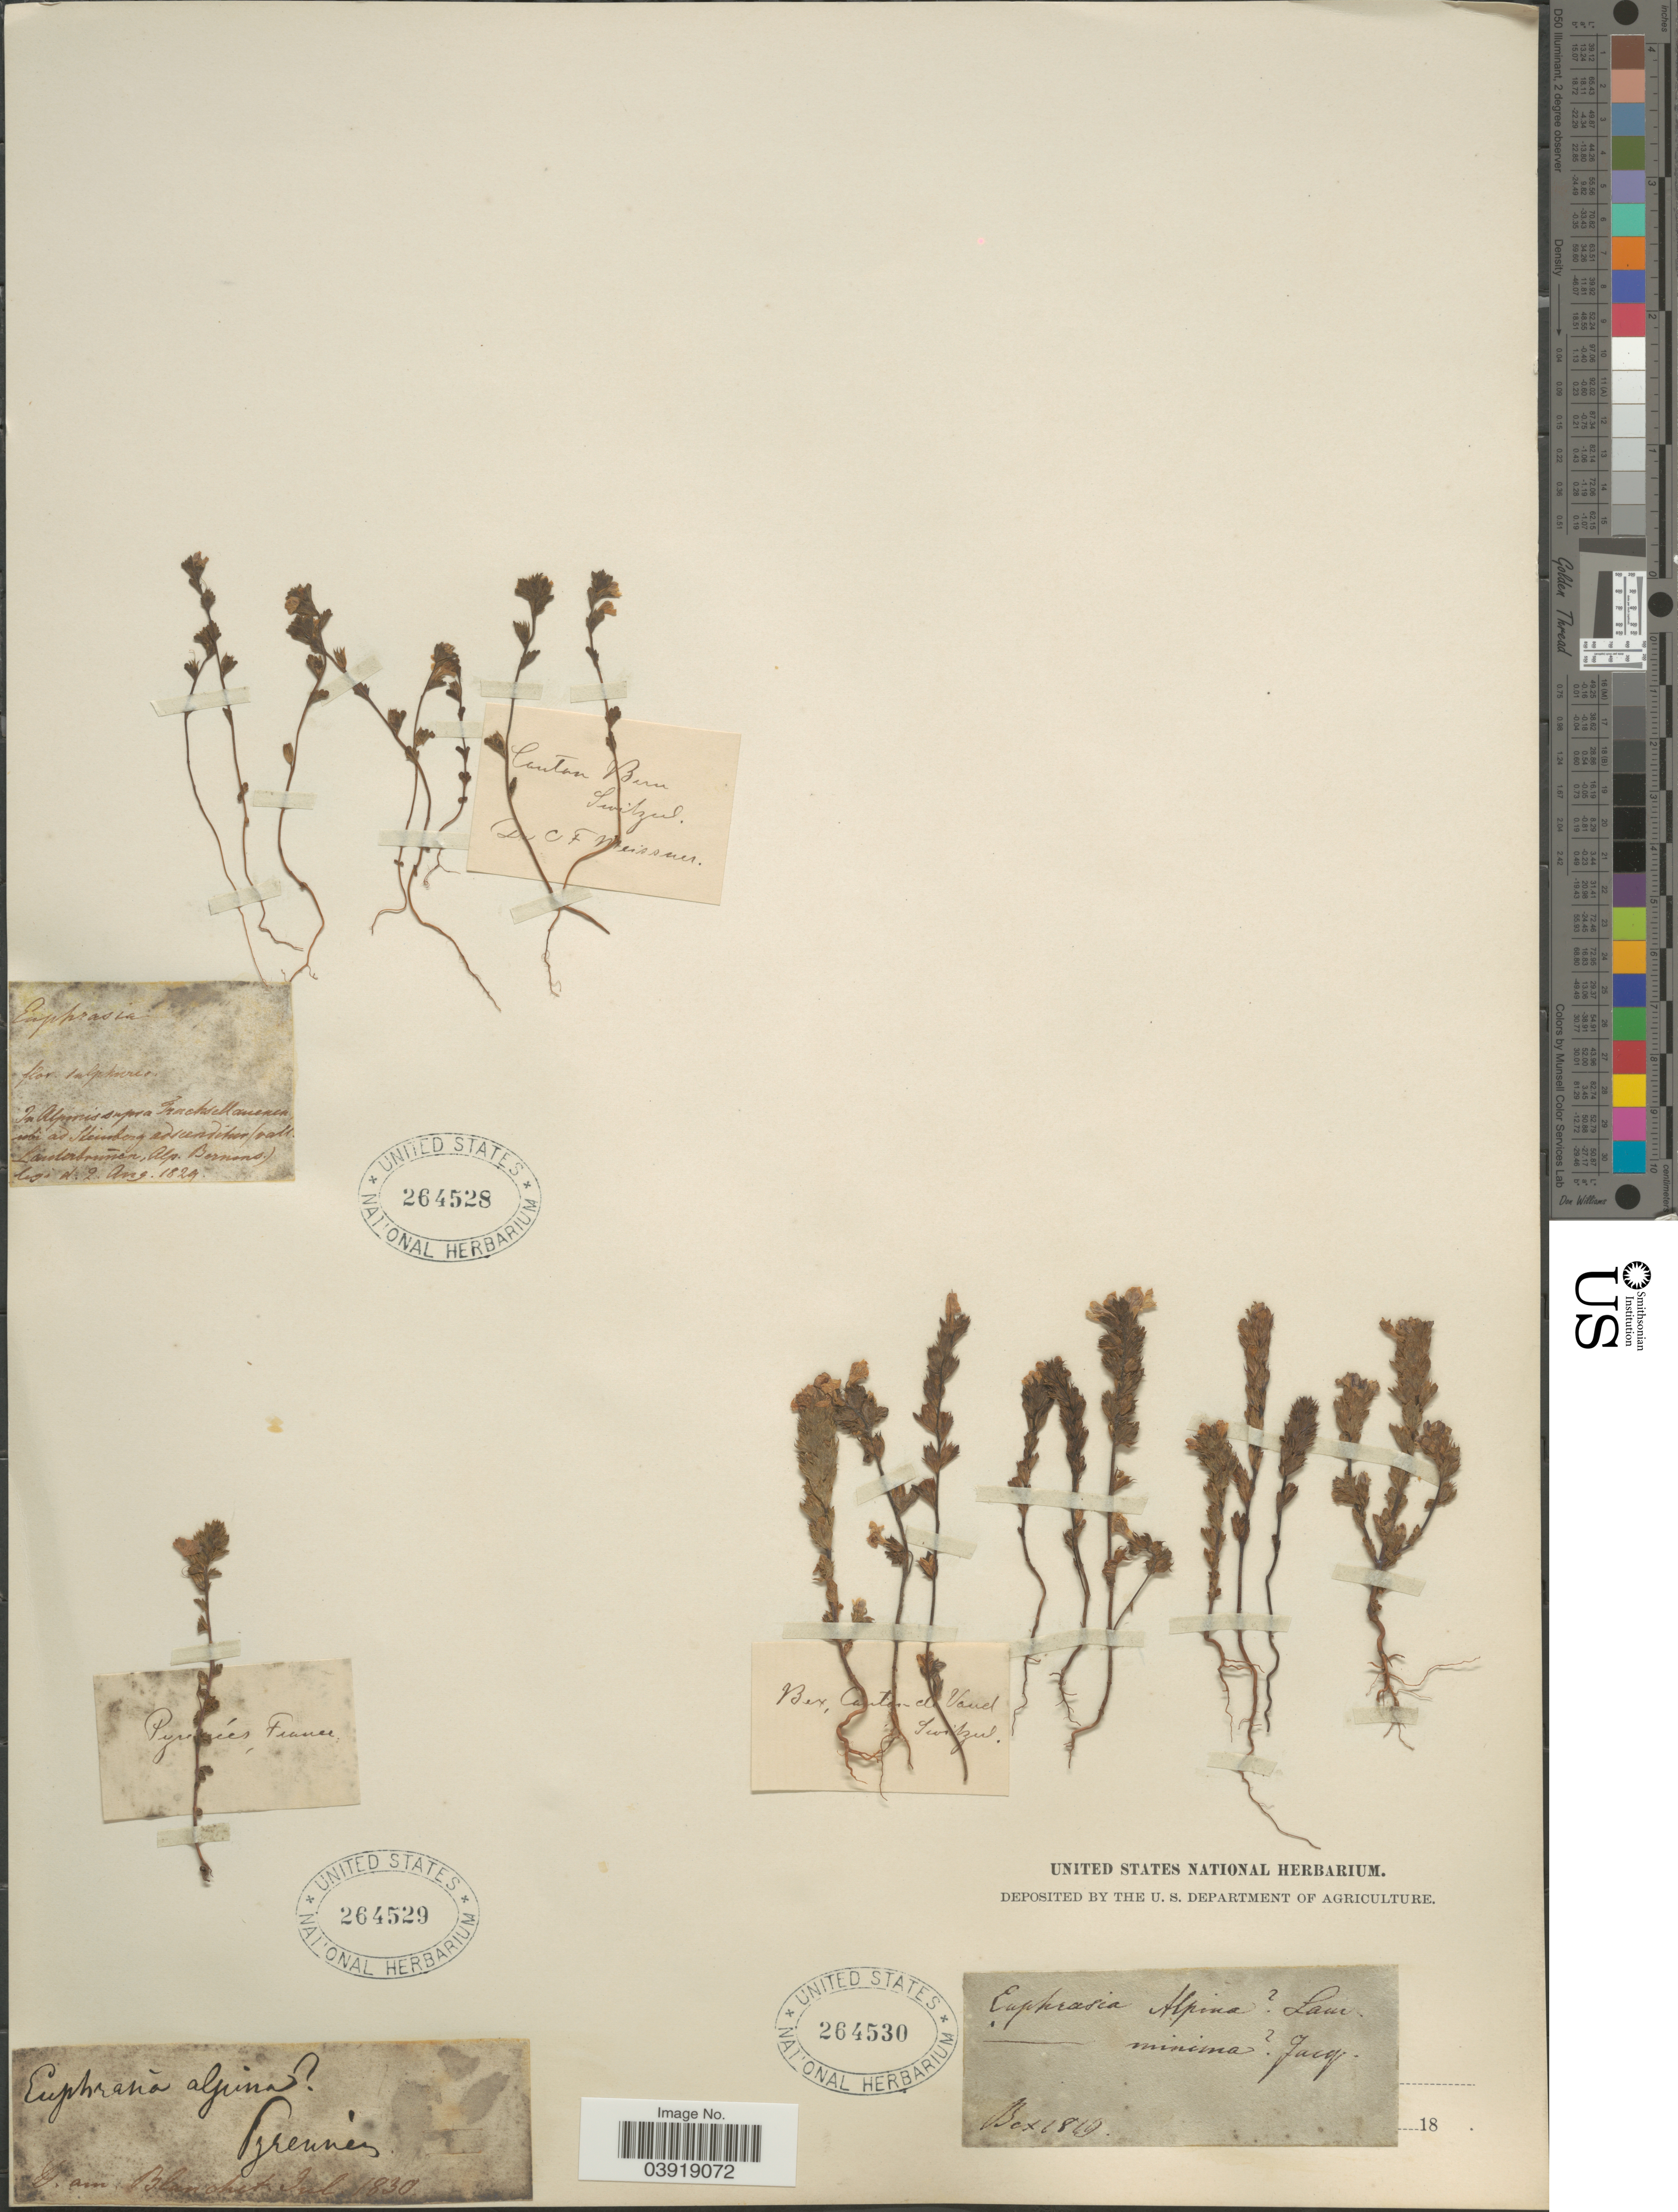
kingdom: Plantae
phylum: Tracheophyta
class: Magnoliopsida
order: Lamiales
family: Orobanchaceae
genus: Euphrasia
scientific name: Euphrasia alpina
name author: (L.) Bubani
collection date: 1849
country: Switzerland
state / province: Vaud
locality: Bex, Canton de Vaud.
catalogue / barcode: US 264530-3